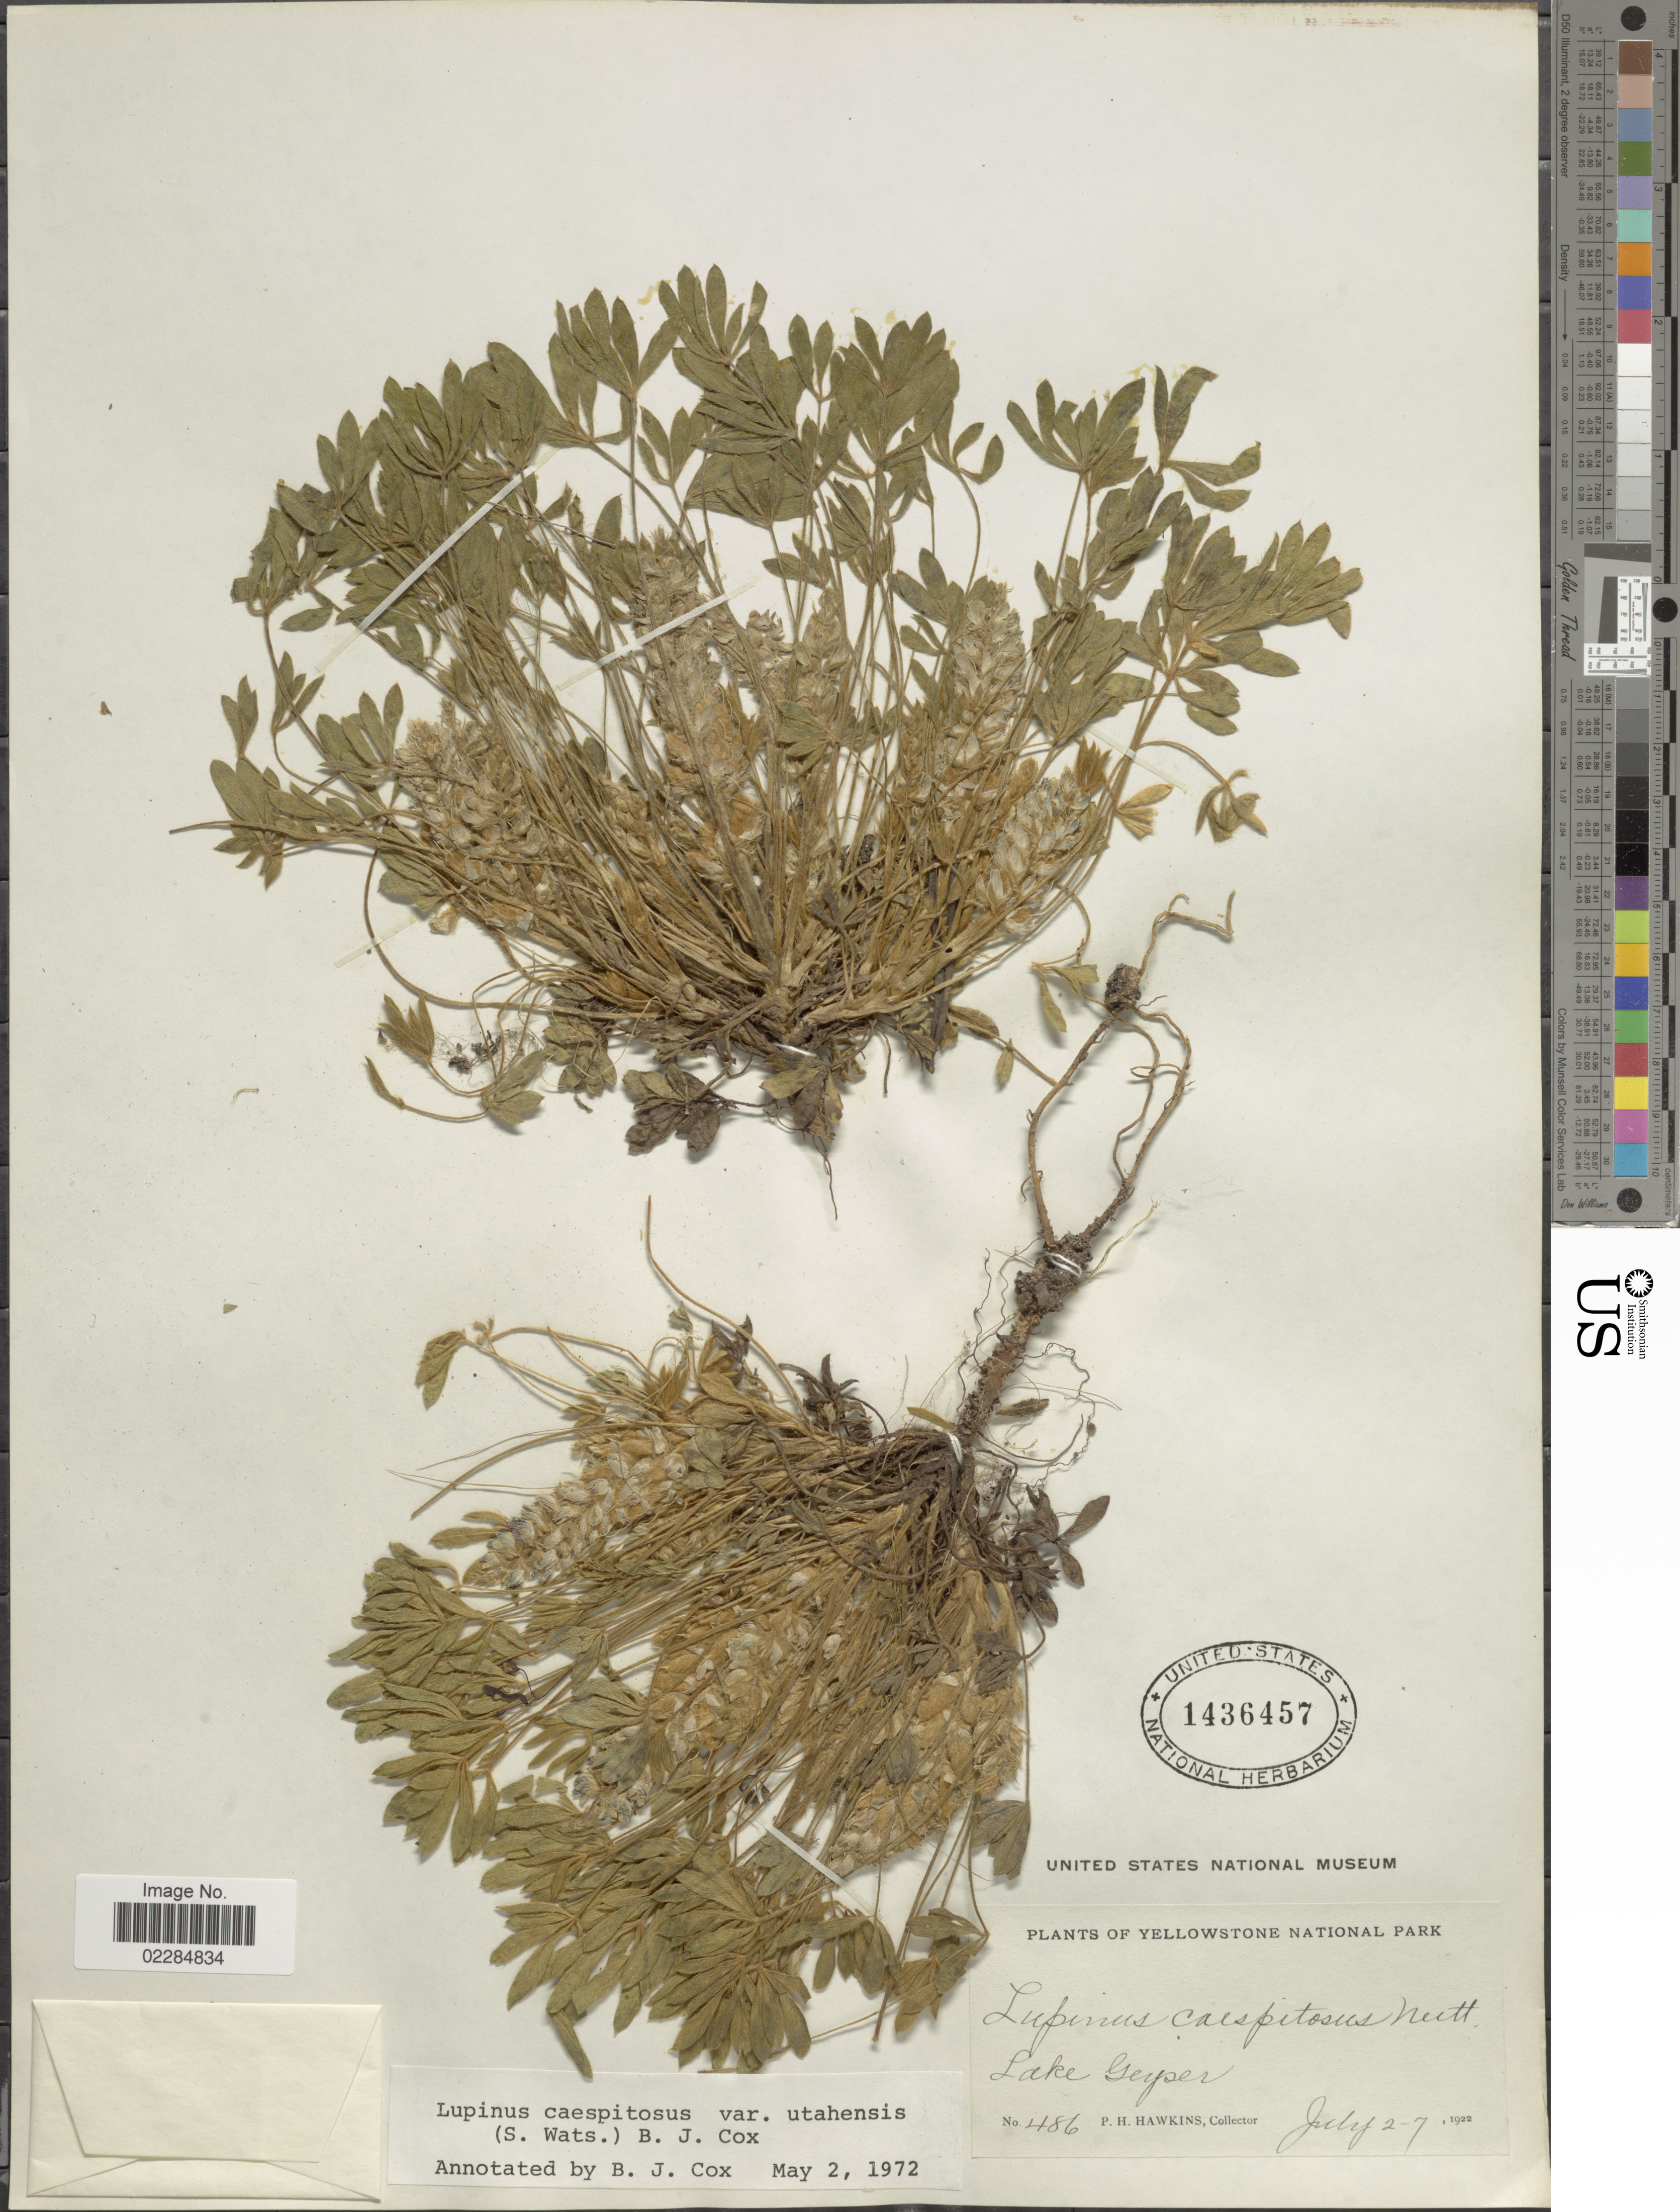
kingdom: Plantae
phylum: Tracheophyta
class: Magnoliopsida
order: Fabales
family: Fabaceae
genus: Lupinus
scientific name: Lupinus caespitosus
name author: Nutt.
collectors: P. Hawkins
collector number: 486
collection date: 1922-07-02/1922-07-07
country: United States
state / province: Wyoming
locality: Yellowstone National Park. Lake Geyser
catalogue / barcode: US 1436457